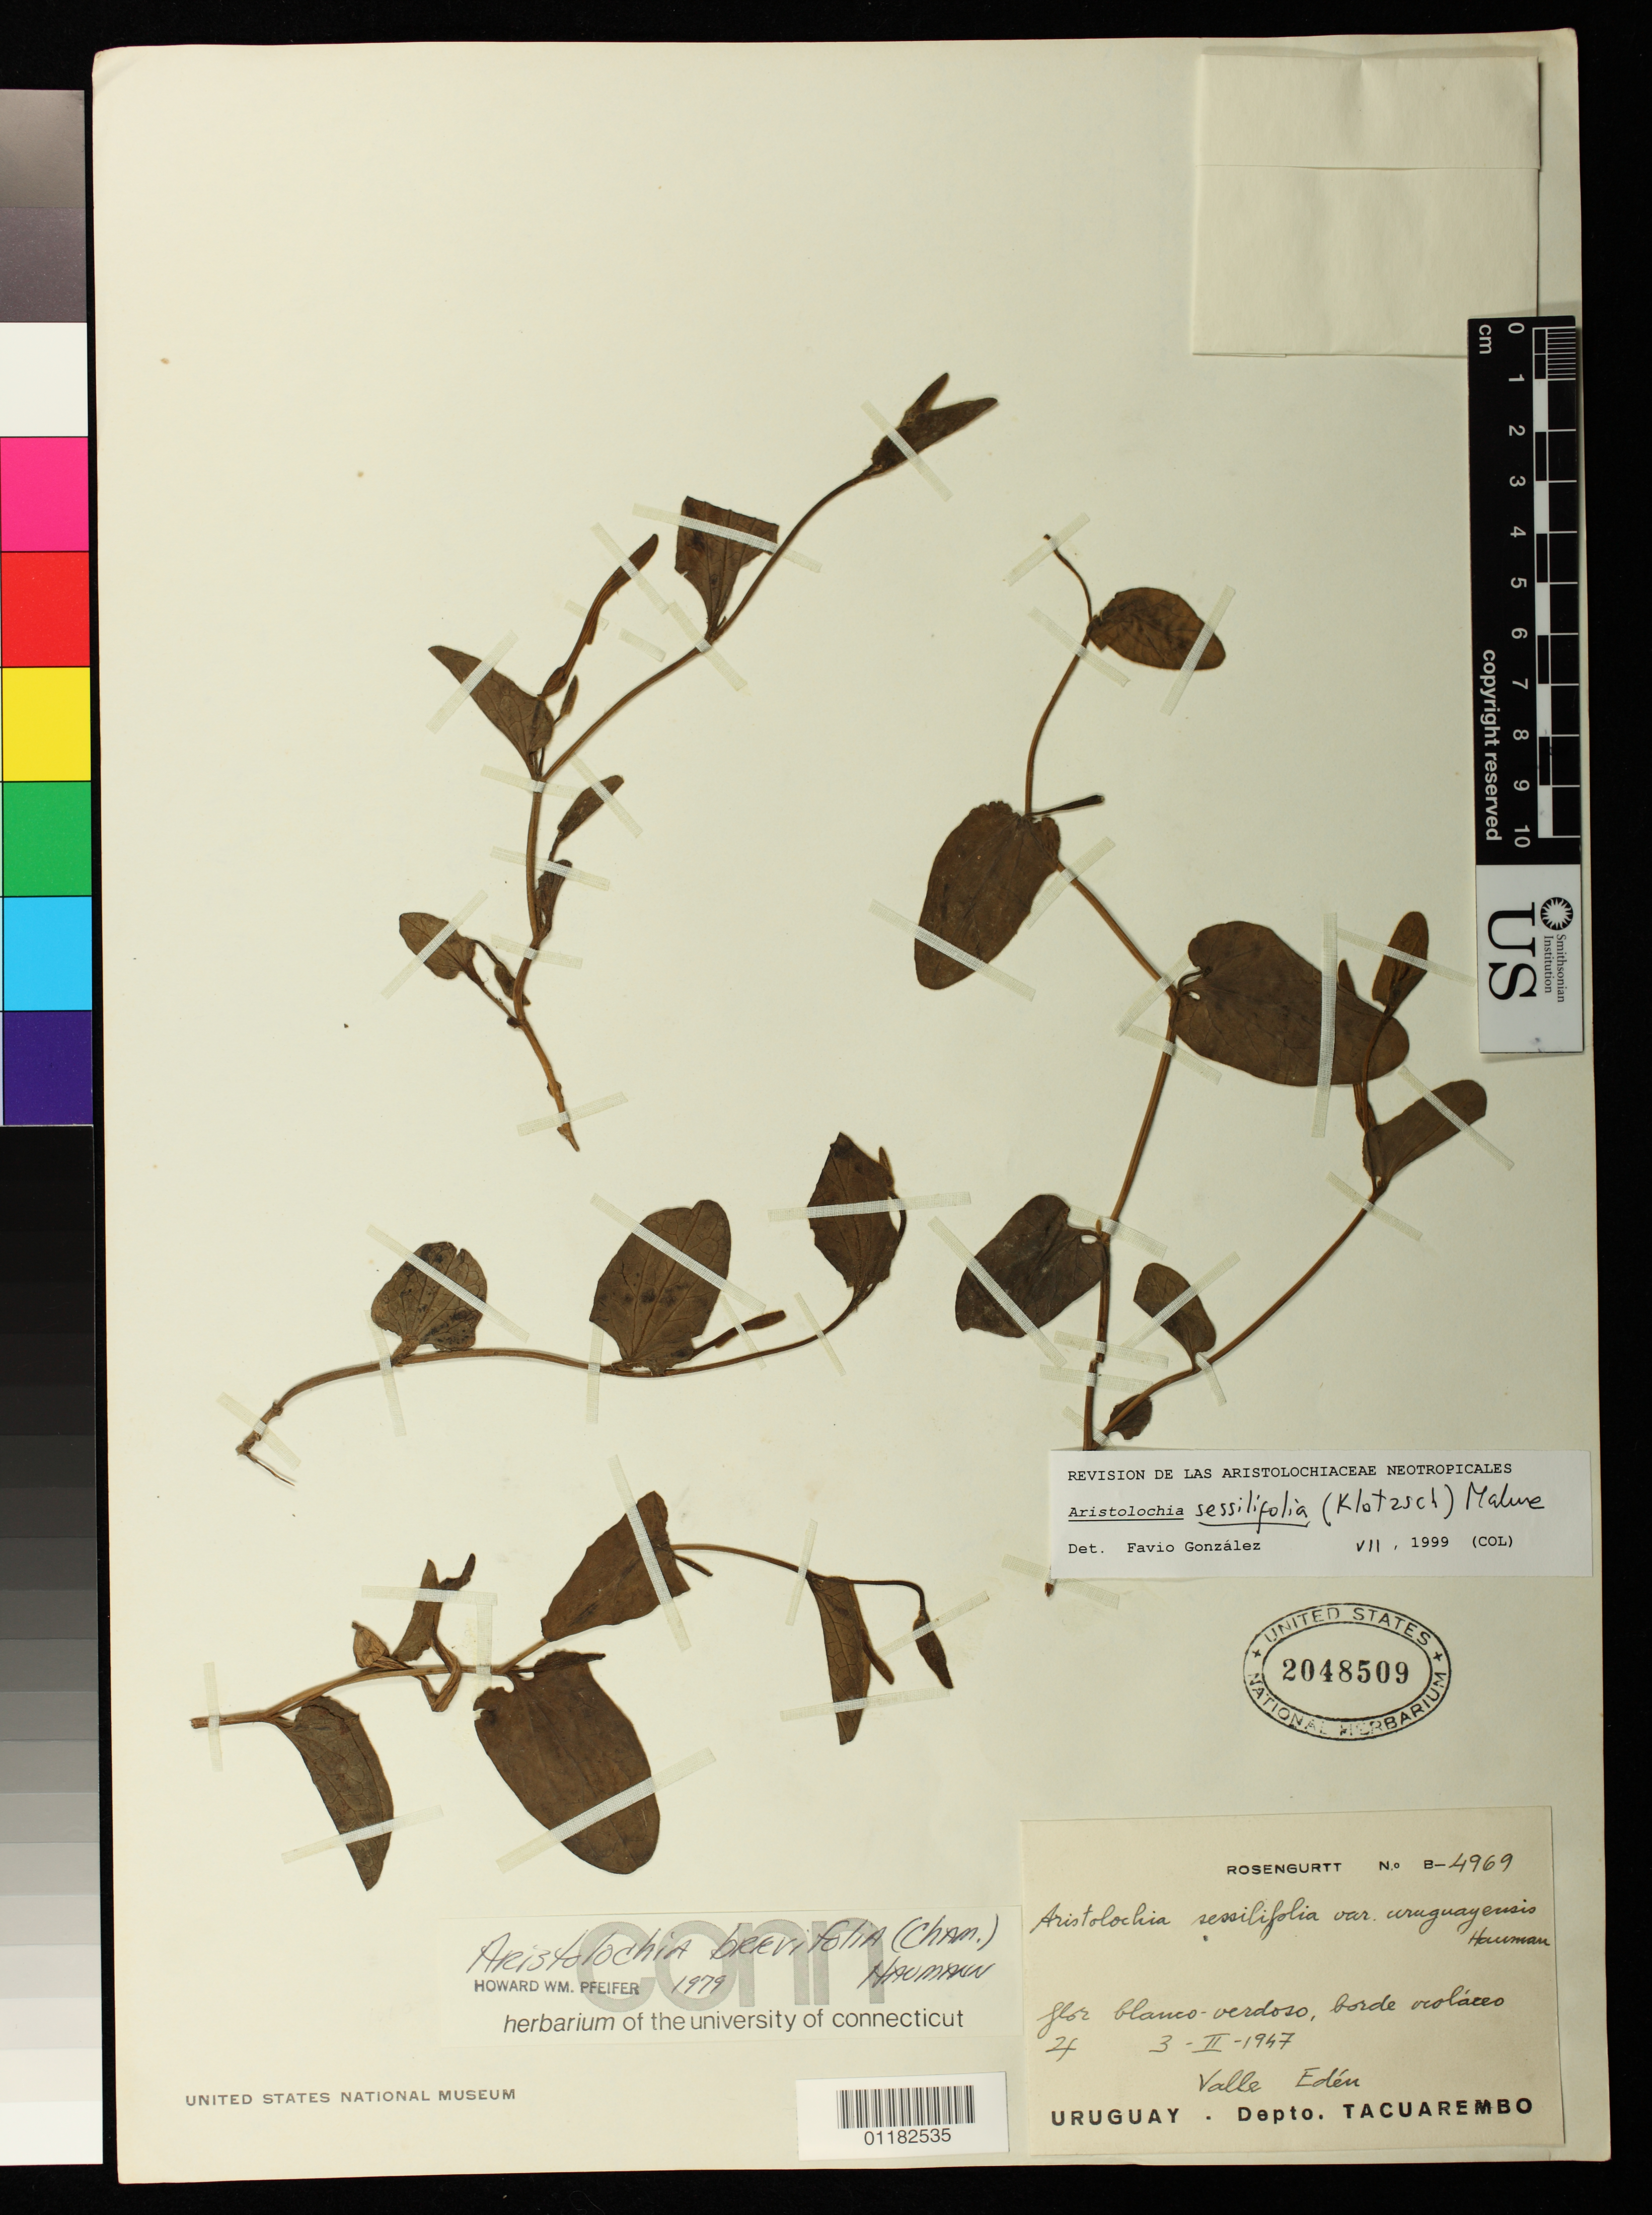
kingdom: Plantae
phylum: Tracheophyta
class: Magnoliopsida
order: Piperales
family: Aristolochiaceae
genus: Aristolochia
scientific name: Aristolochia sessiflora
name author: DC. ex Duch.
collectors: B. Rosengurtt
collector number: B-4969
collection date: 1947-02-03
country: Uruguay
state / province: Tacuarembo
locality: Valle Eden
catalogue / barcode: US 2048509